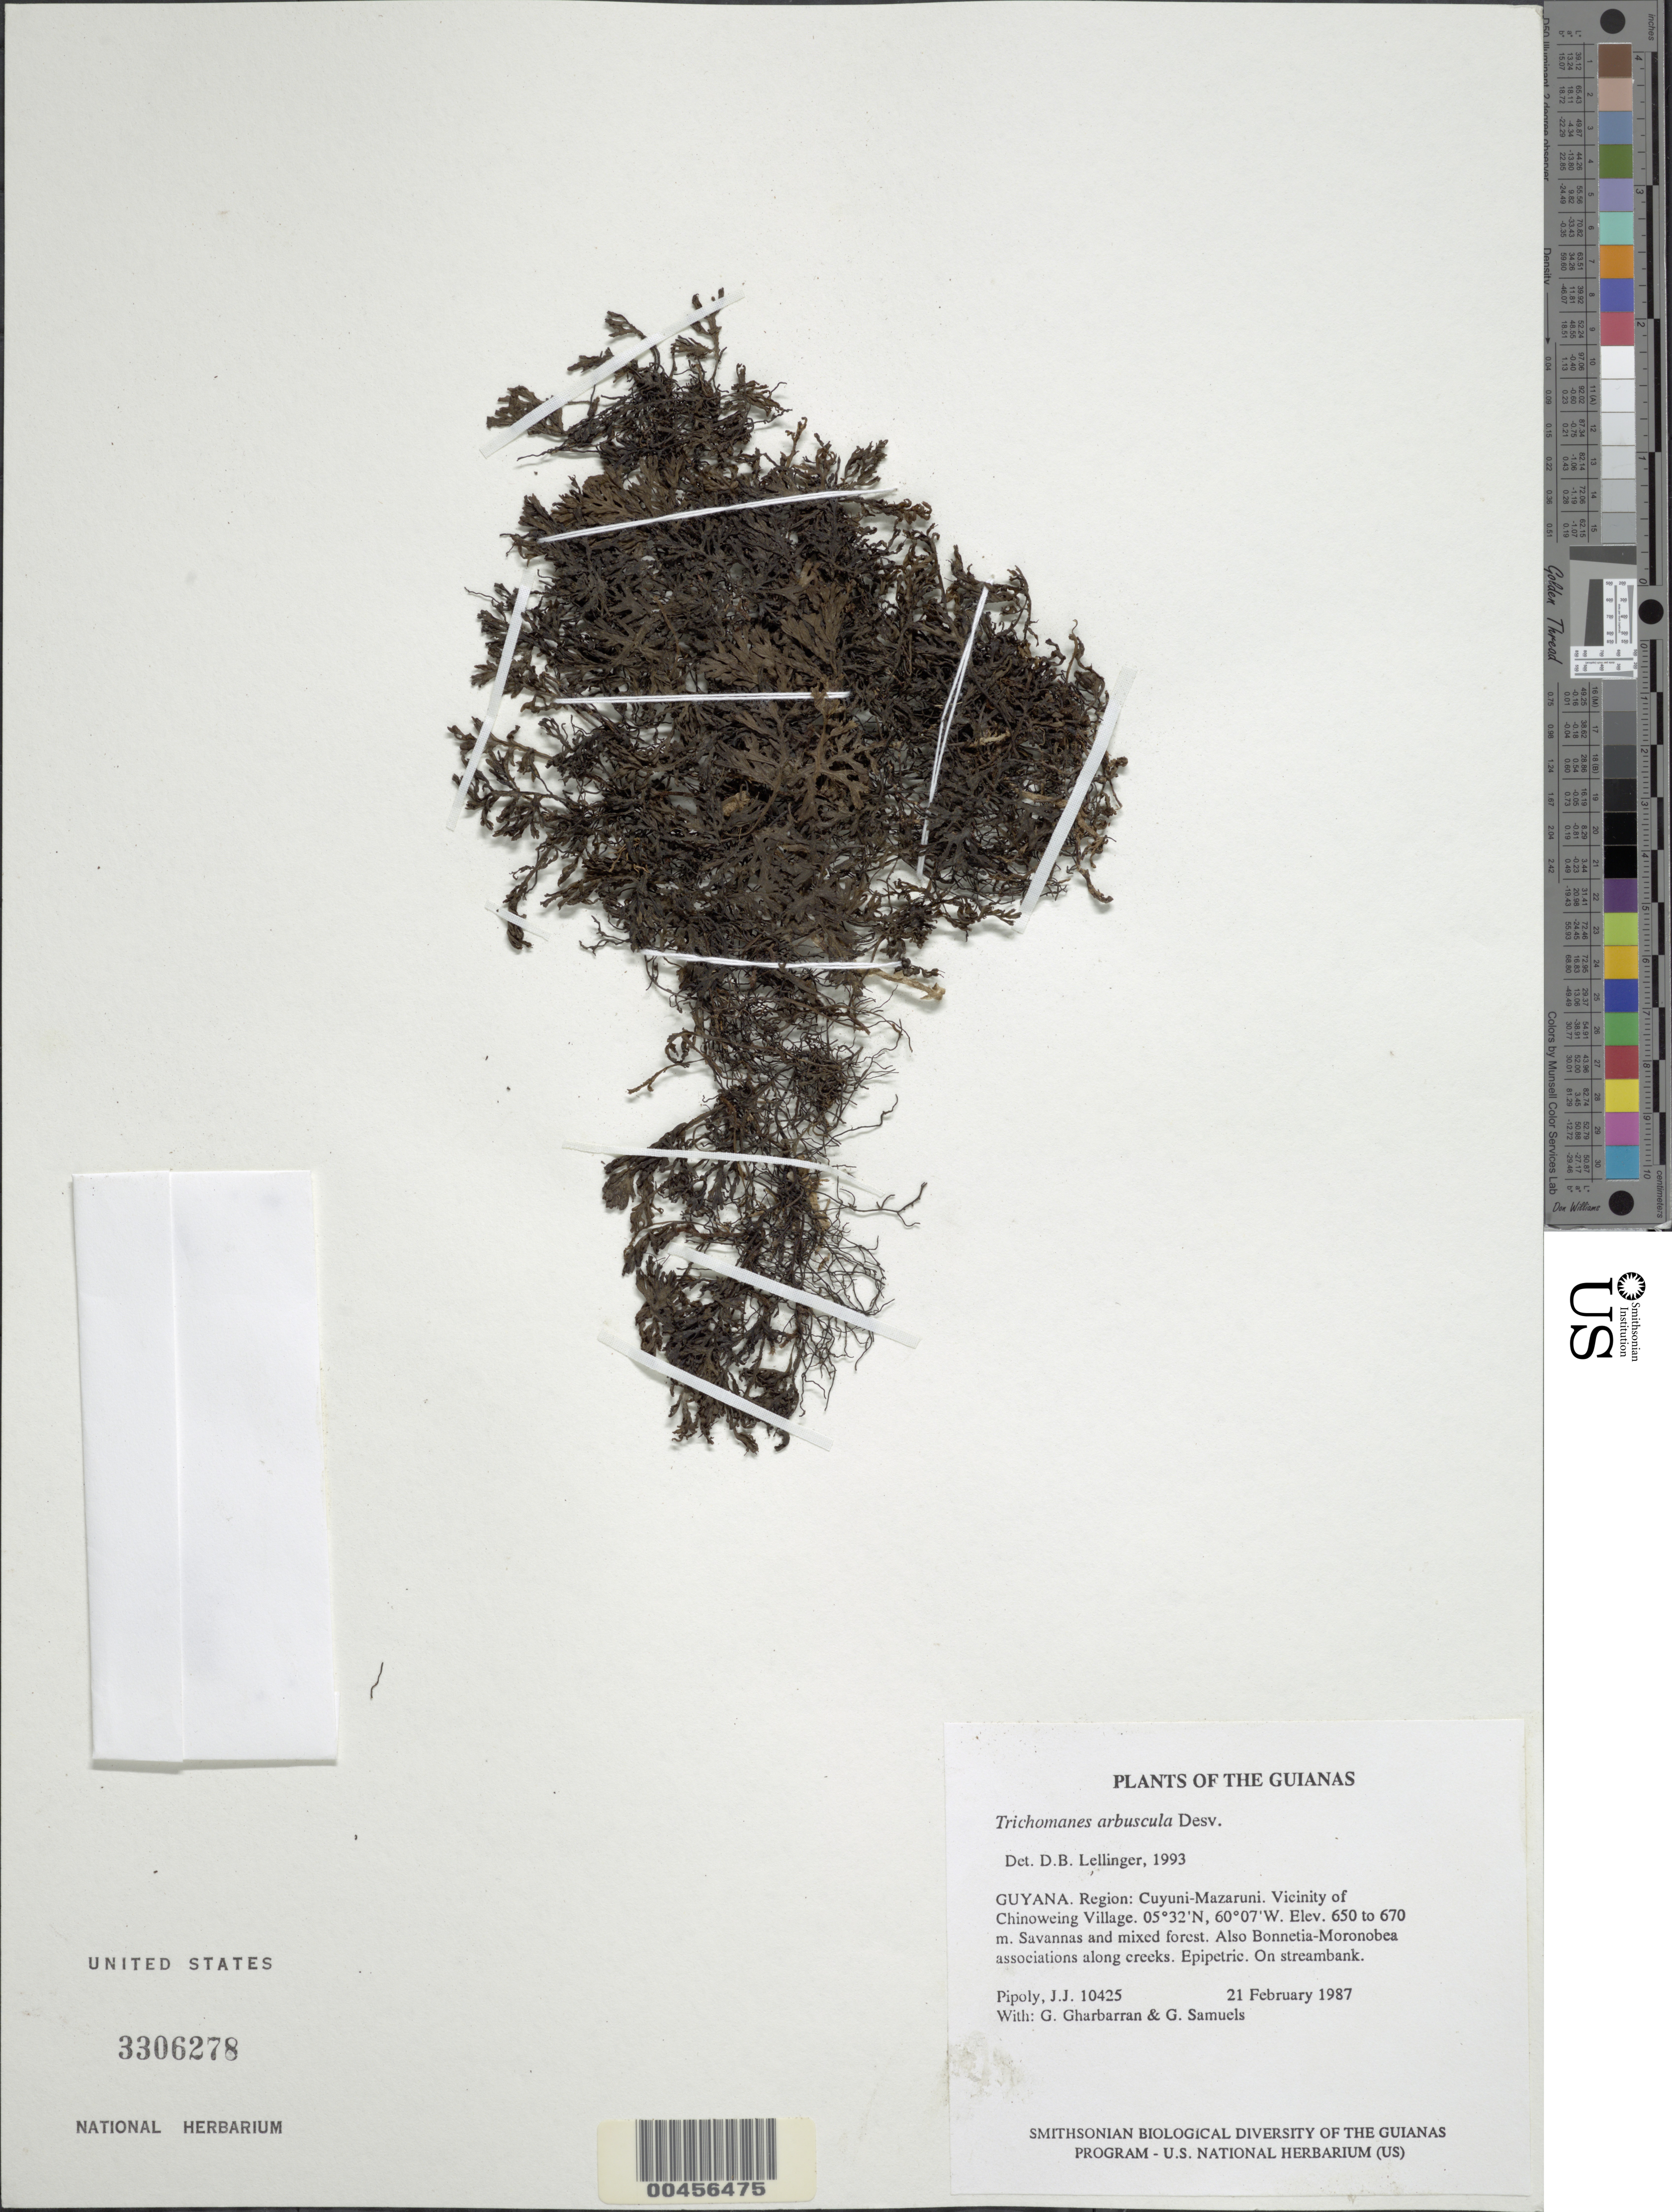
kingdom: Plantae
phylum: Tracheophyta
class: Polypodiopsida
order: Hymenophyllales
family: Hymenophyllaceae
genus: Trichomanes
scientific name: Trichomanes arbuscula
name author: Desv.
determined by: Lellinger, David B., (BOT), Smithsonian Institution - National Museum of Natural History (UNITED STATES)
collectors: J. J. Pipoly, G. Gharbarran & G. Samuels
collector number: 10425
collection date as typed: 21 February 1987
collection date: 1987-02-21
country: Guyana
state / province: Cuyuni-Mazaruni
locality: Vicinity of Chinoweing Village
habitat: Savannas and mixed forest. Also Bonnetia-Moronobea associations along creeks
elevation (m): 650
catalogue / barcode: US 3306278